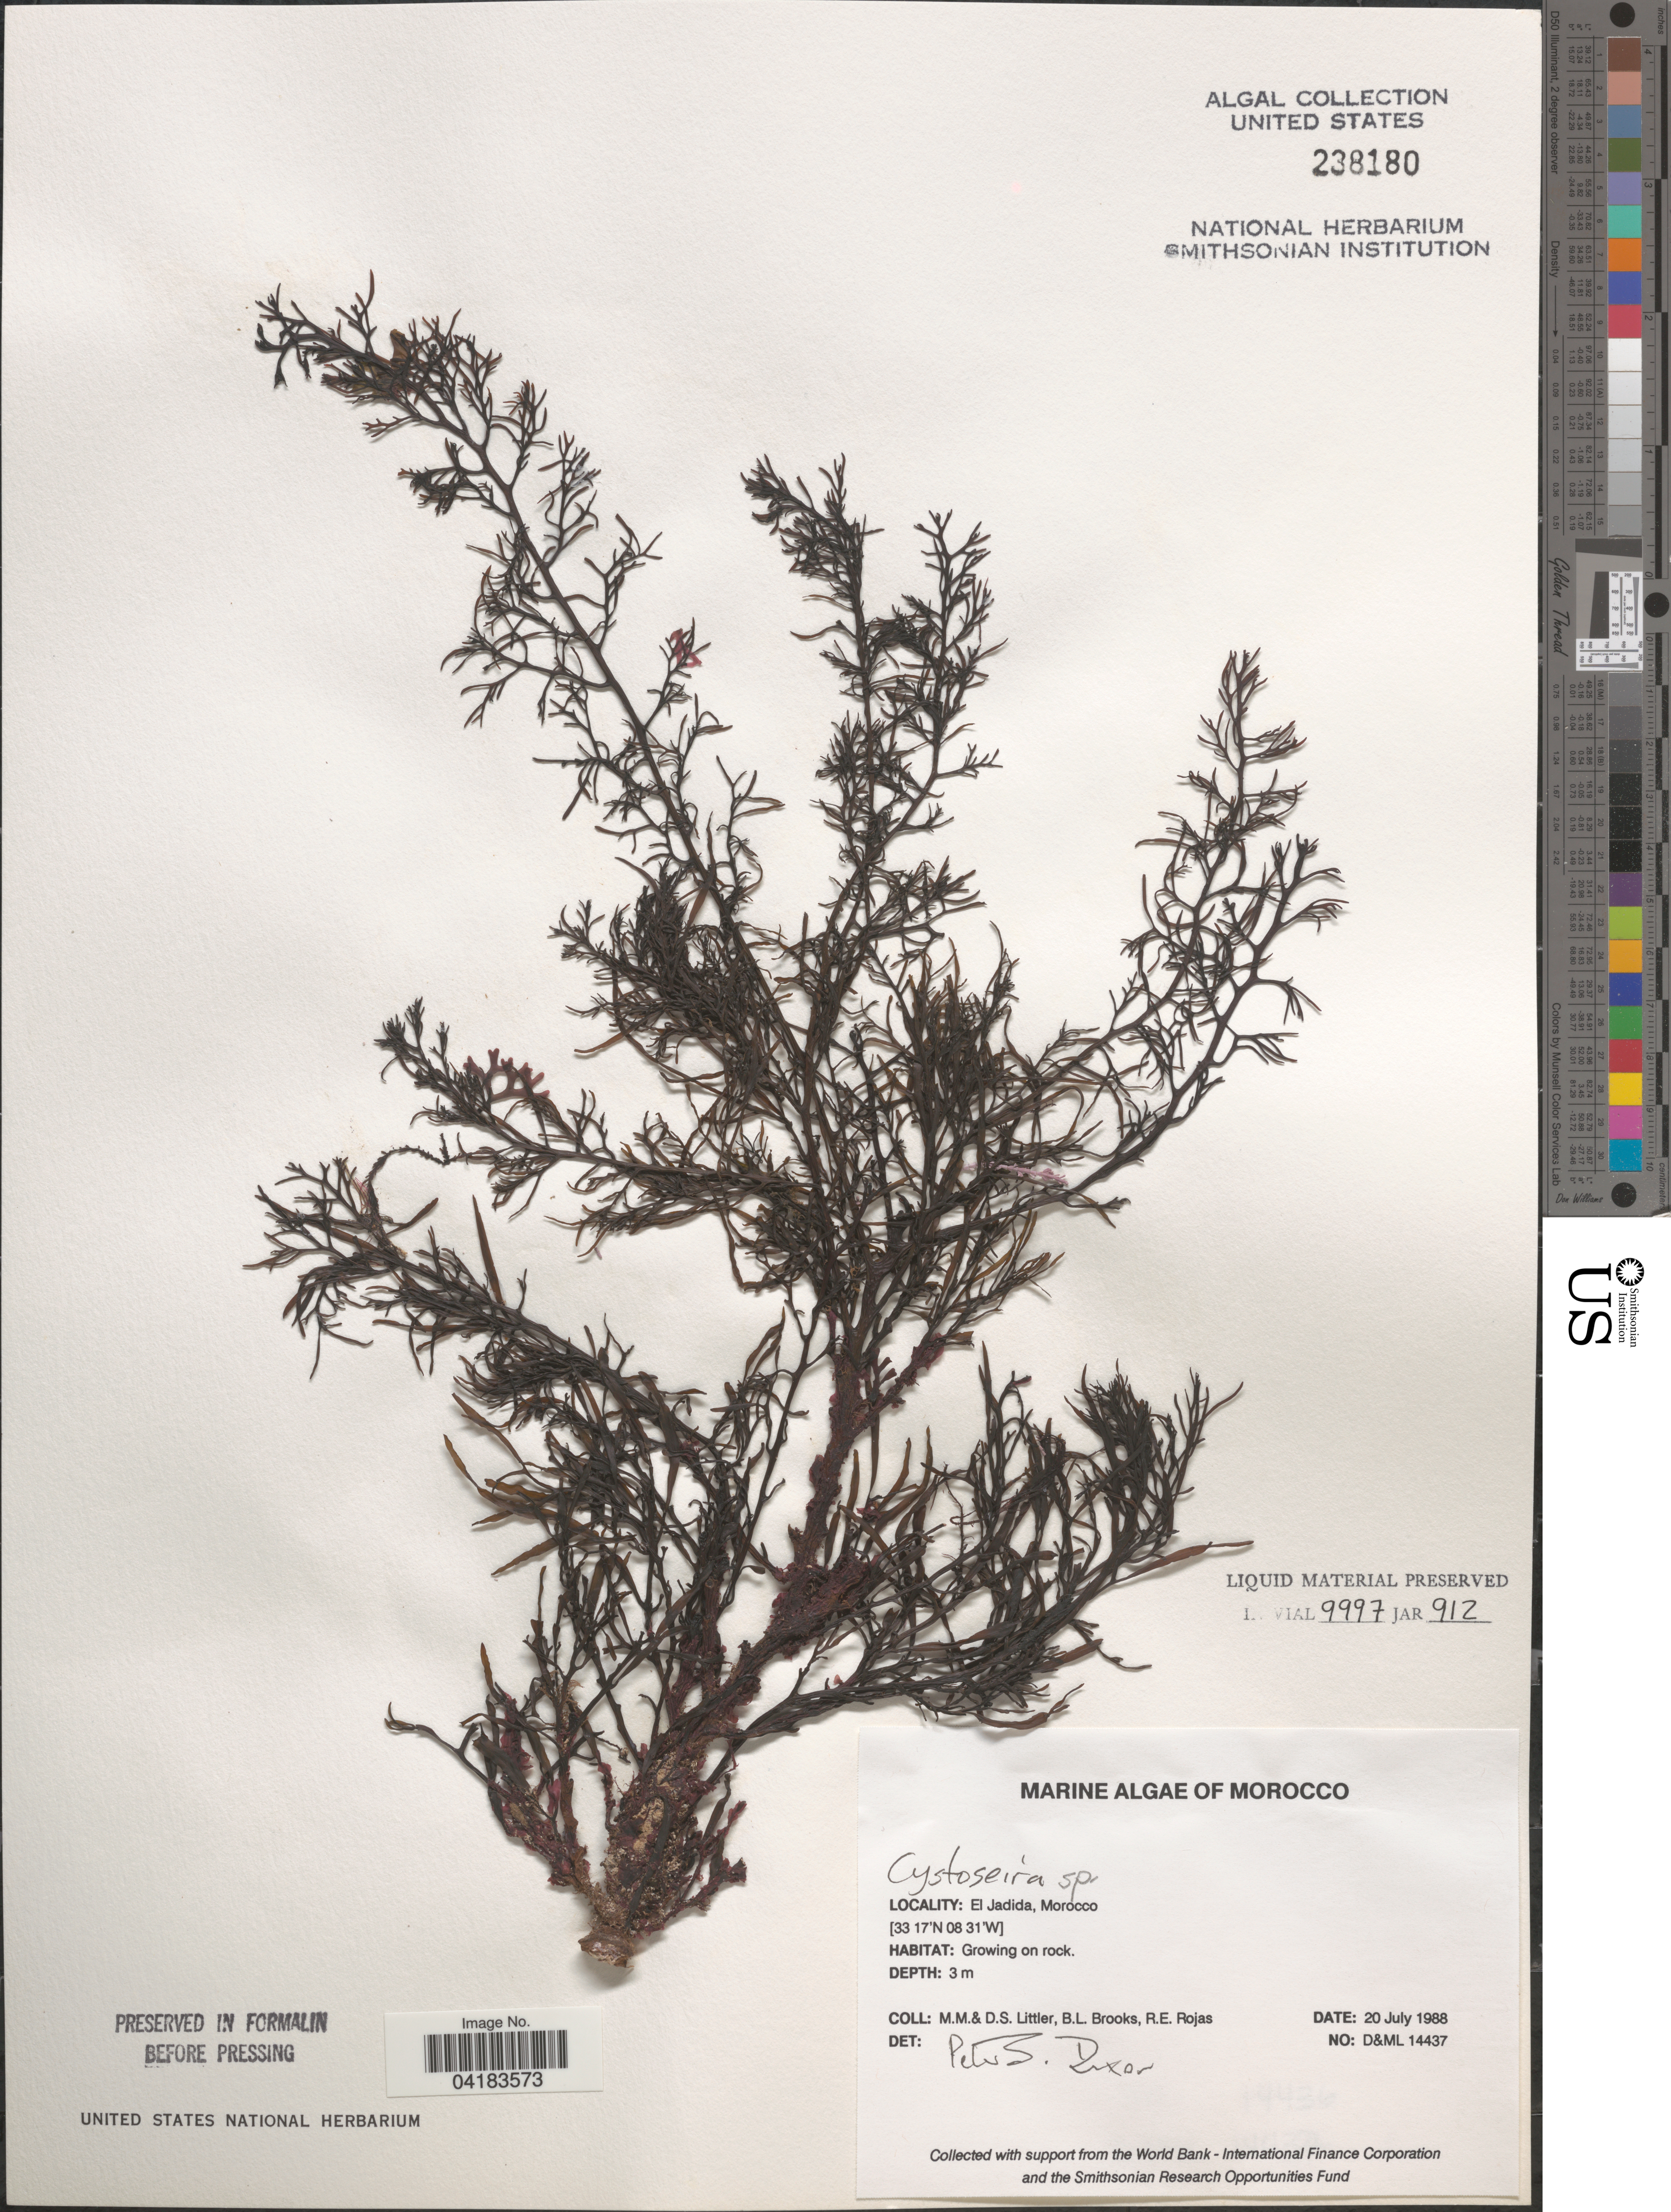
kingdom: Chromista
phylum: Ochrophyta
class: Phaeophyceae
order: Fucales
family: Sargassaceae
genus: Cystoseira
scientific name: Cystoseira sp.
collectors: D. S. Littler, B. Brooks & R. Rojas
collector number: D&ML14437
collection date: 1988-07-20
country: Morocco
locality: El Jadida.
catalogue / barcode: US 238180